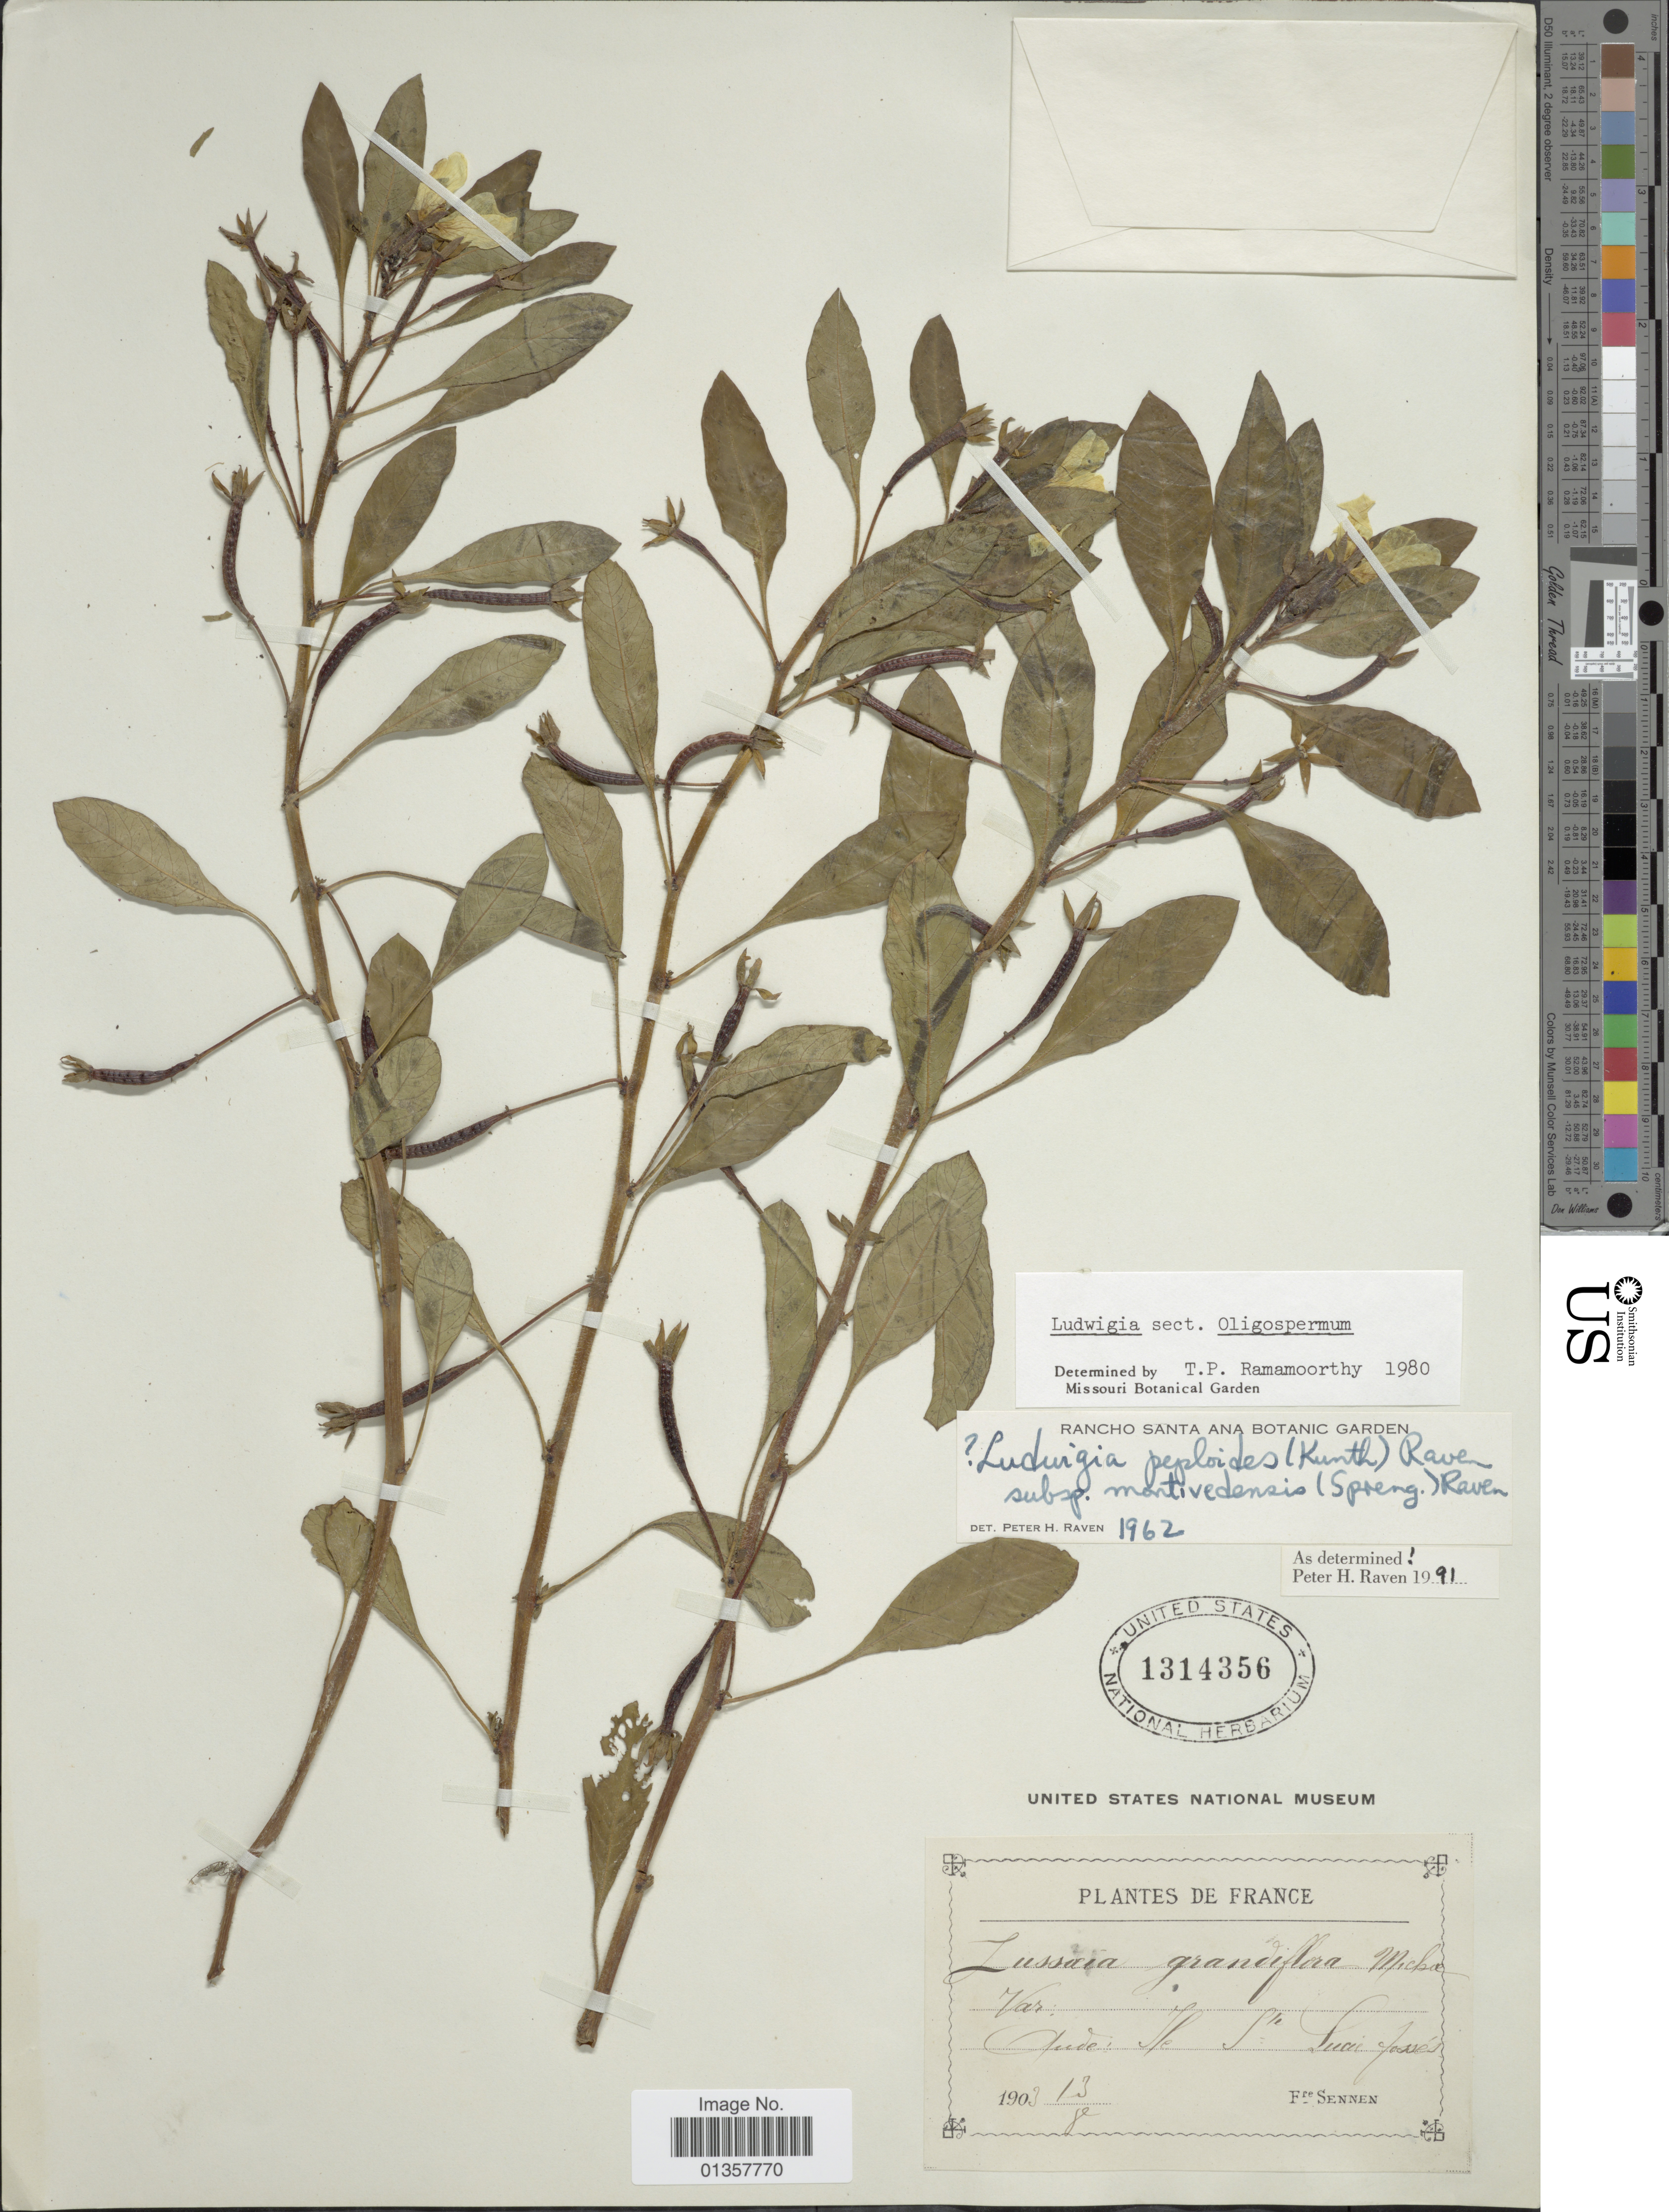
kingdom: Plantae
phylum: Tracheophyta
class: Magnoliopsida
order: Myrtales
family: Onagraceae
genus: Ludwigia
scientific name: Ludwigia peploides subsp. montevidensis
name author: (Spreng.) P.H. Raven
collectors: E. Sennen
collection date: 1903-09-13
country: France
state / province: Occitanie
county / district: Aude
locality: Aude: Ile Ste Lucie Javes [interpreted]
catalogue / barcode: US 1314356